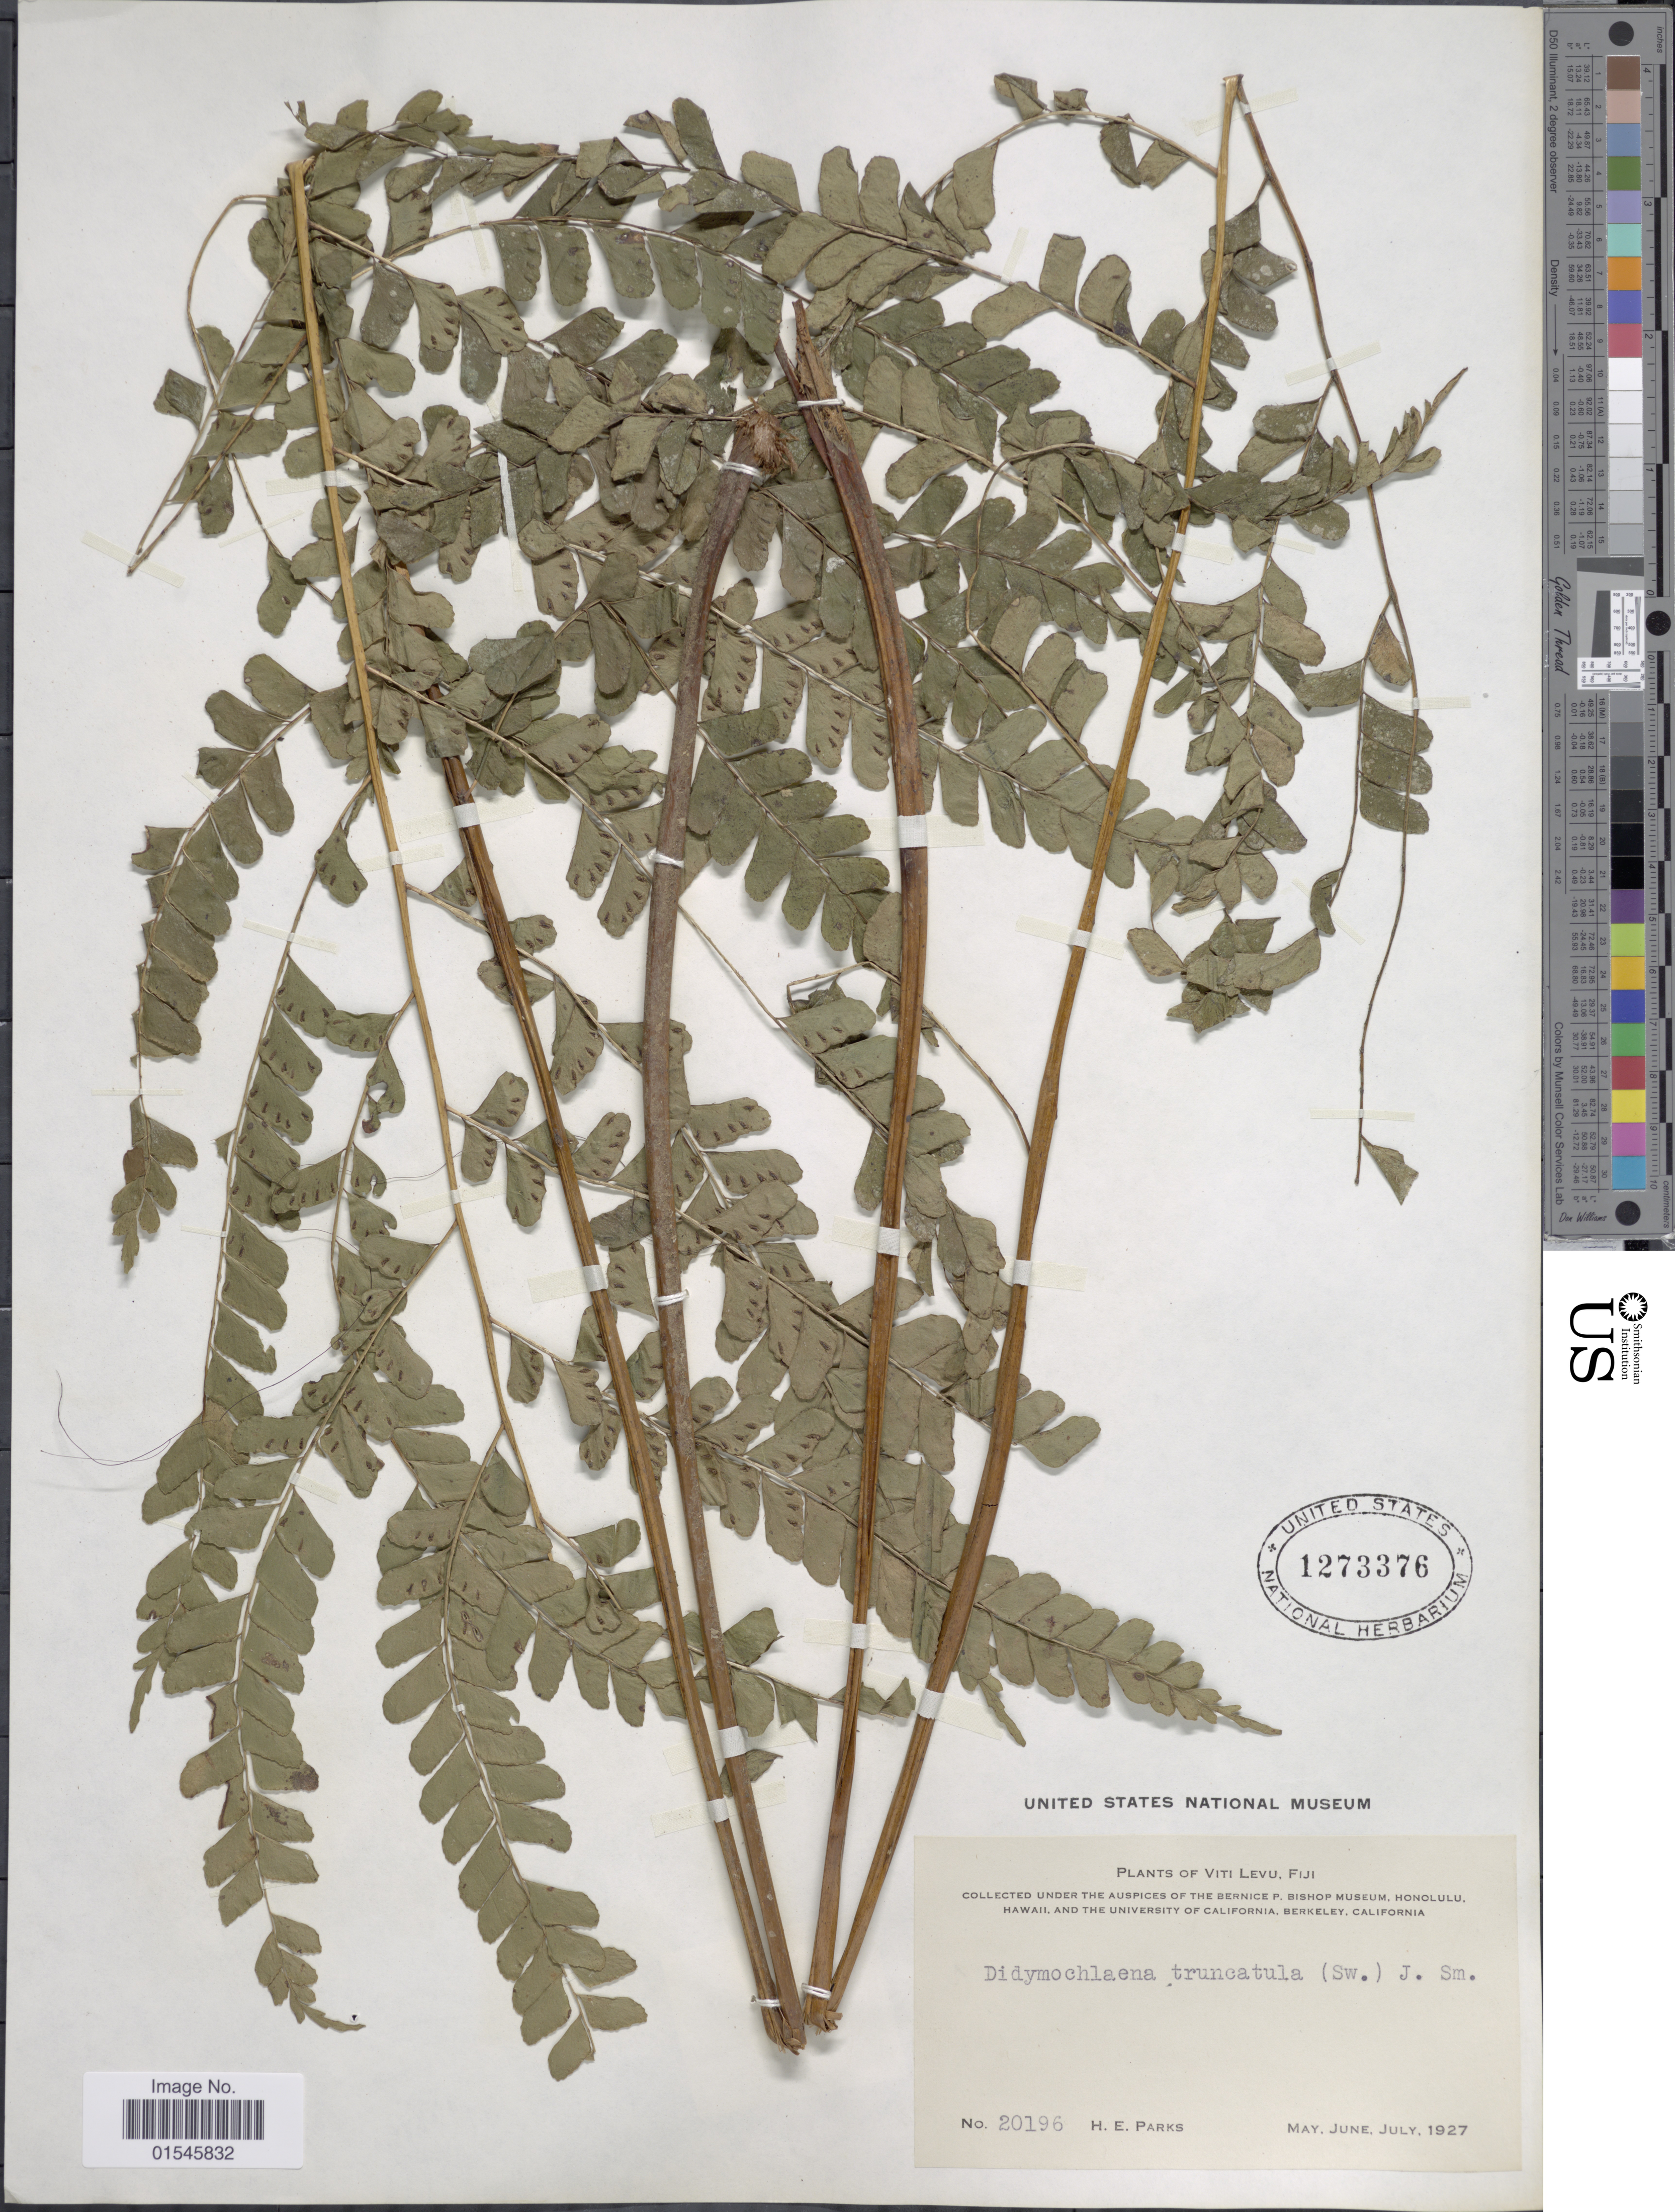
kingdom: Plantae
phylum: Tracheophyta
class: Polypodiopsida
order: Polypodiales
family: Didymochlaenaceae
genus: Didymochlaena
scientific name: Didymochlaena truncatula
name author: (Sw.) J. Sm.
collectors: H. E. Parks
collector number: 20196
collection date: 1927-05/1927-07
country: Fiji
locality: Viti levu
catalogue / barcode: US 1273376